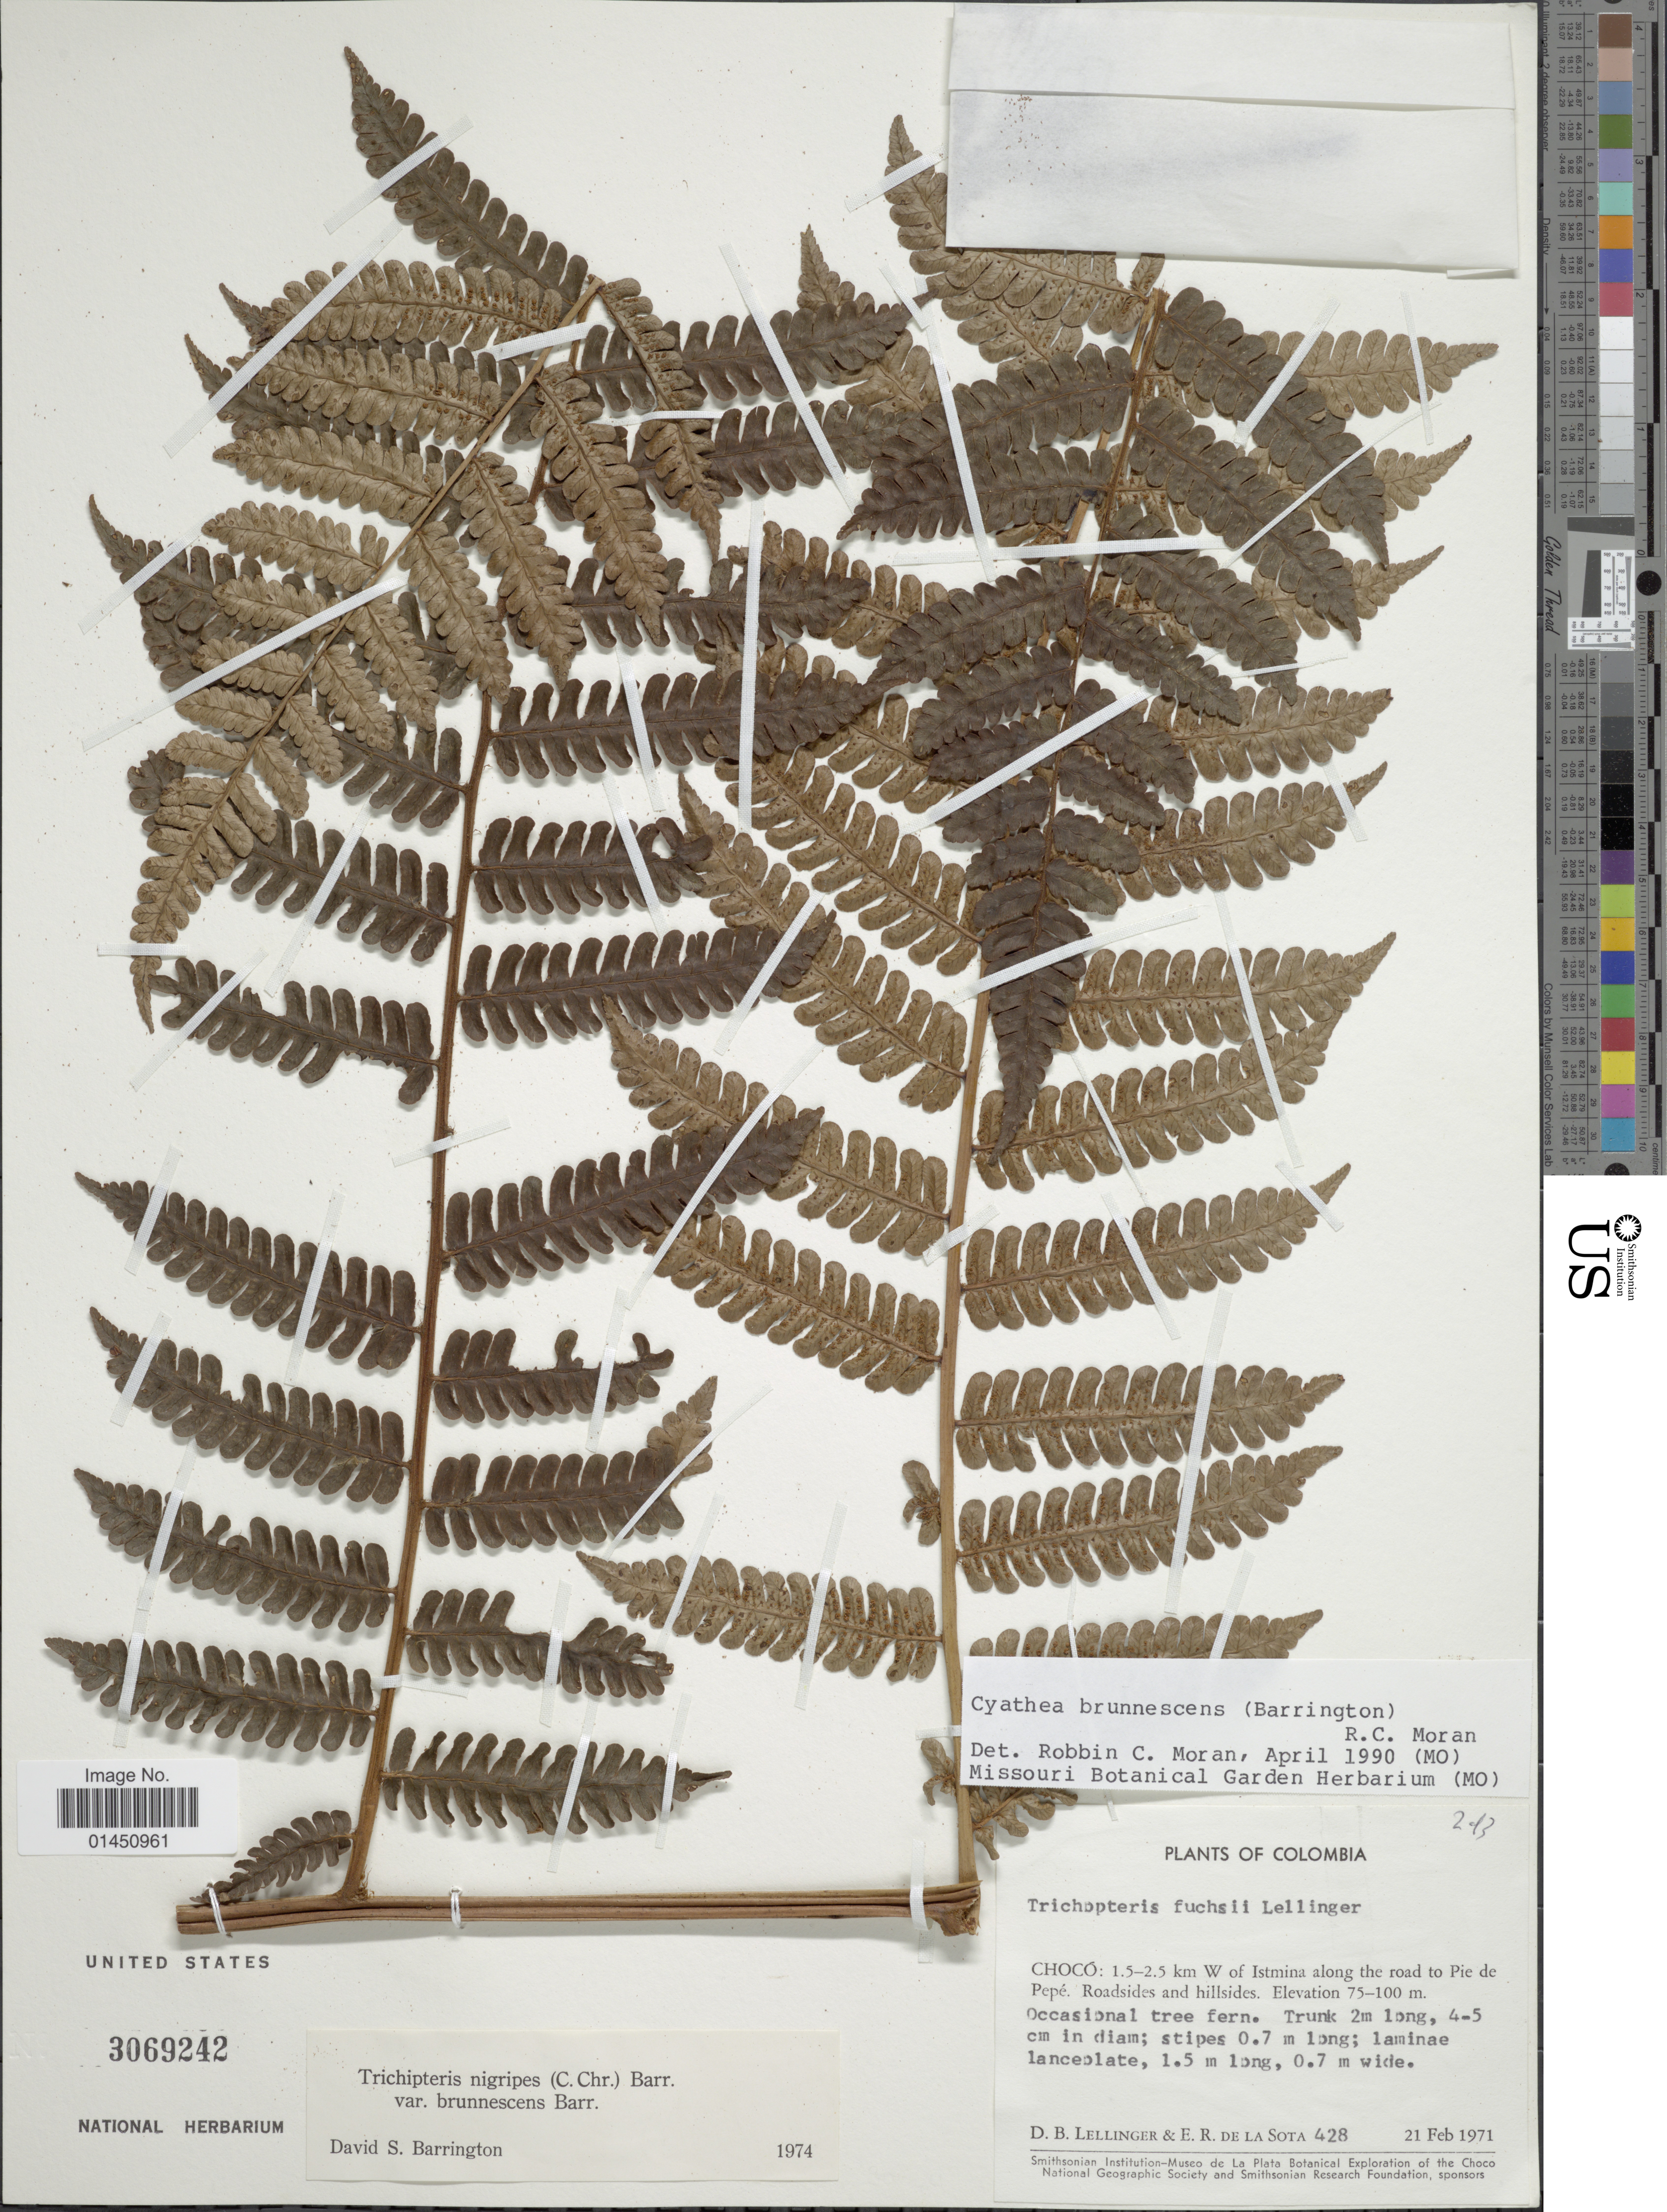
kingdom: Plantae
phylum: Tracheophyta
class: Polypodiopsida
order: Cyatheales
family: Cyatheaceae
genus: Cyathea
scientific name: Cyathea brunnescens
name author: (Barrington) R.C. Moran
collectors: D. B. Lellinger & E. R. de la Sota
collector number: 428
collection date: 1971-02-21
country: Colombia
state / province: Chocó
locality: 1.5-2.5 km W of Istmina along the road to Pie de Pepe. Roadsides and hillsides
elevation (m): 75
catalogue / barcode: US 3069242